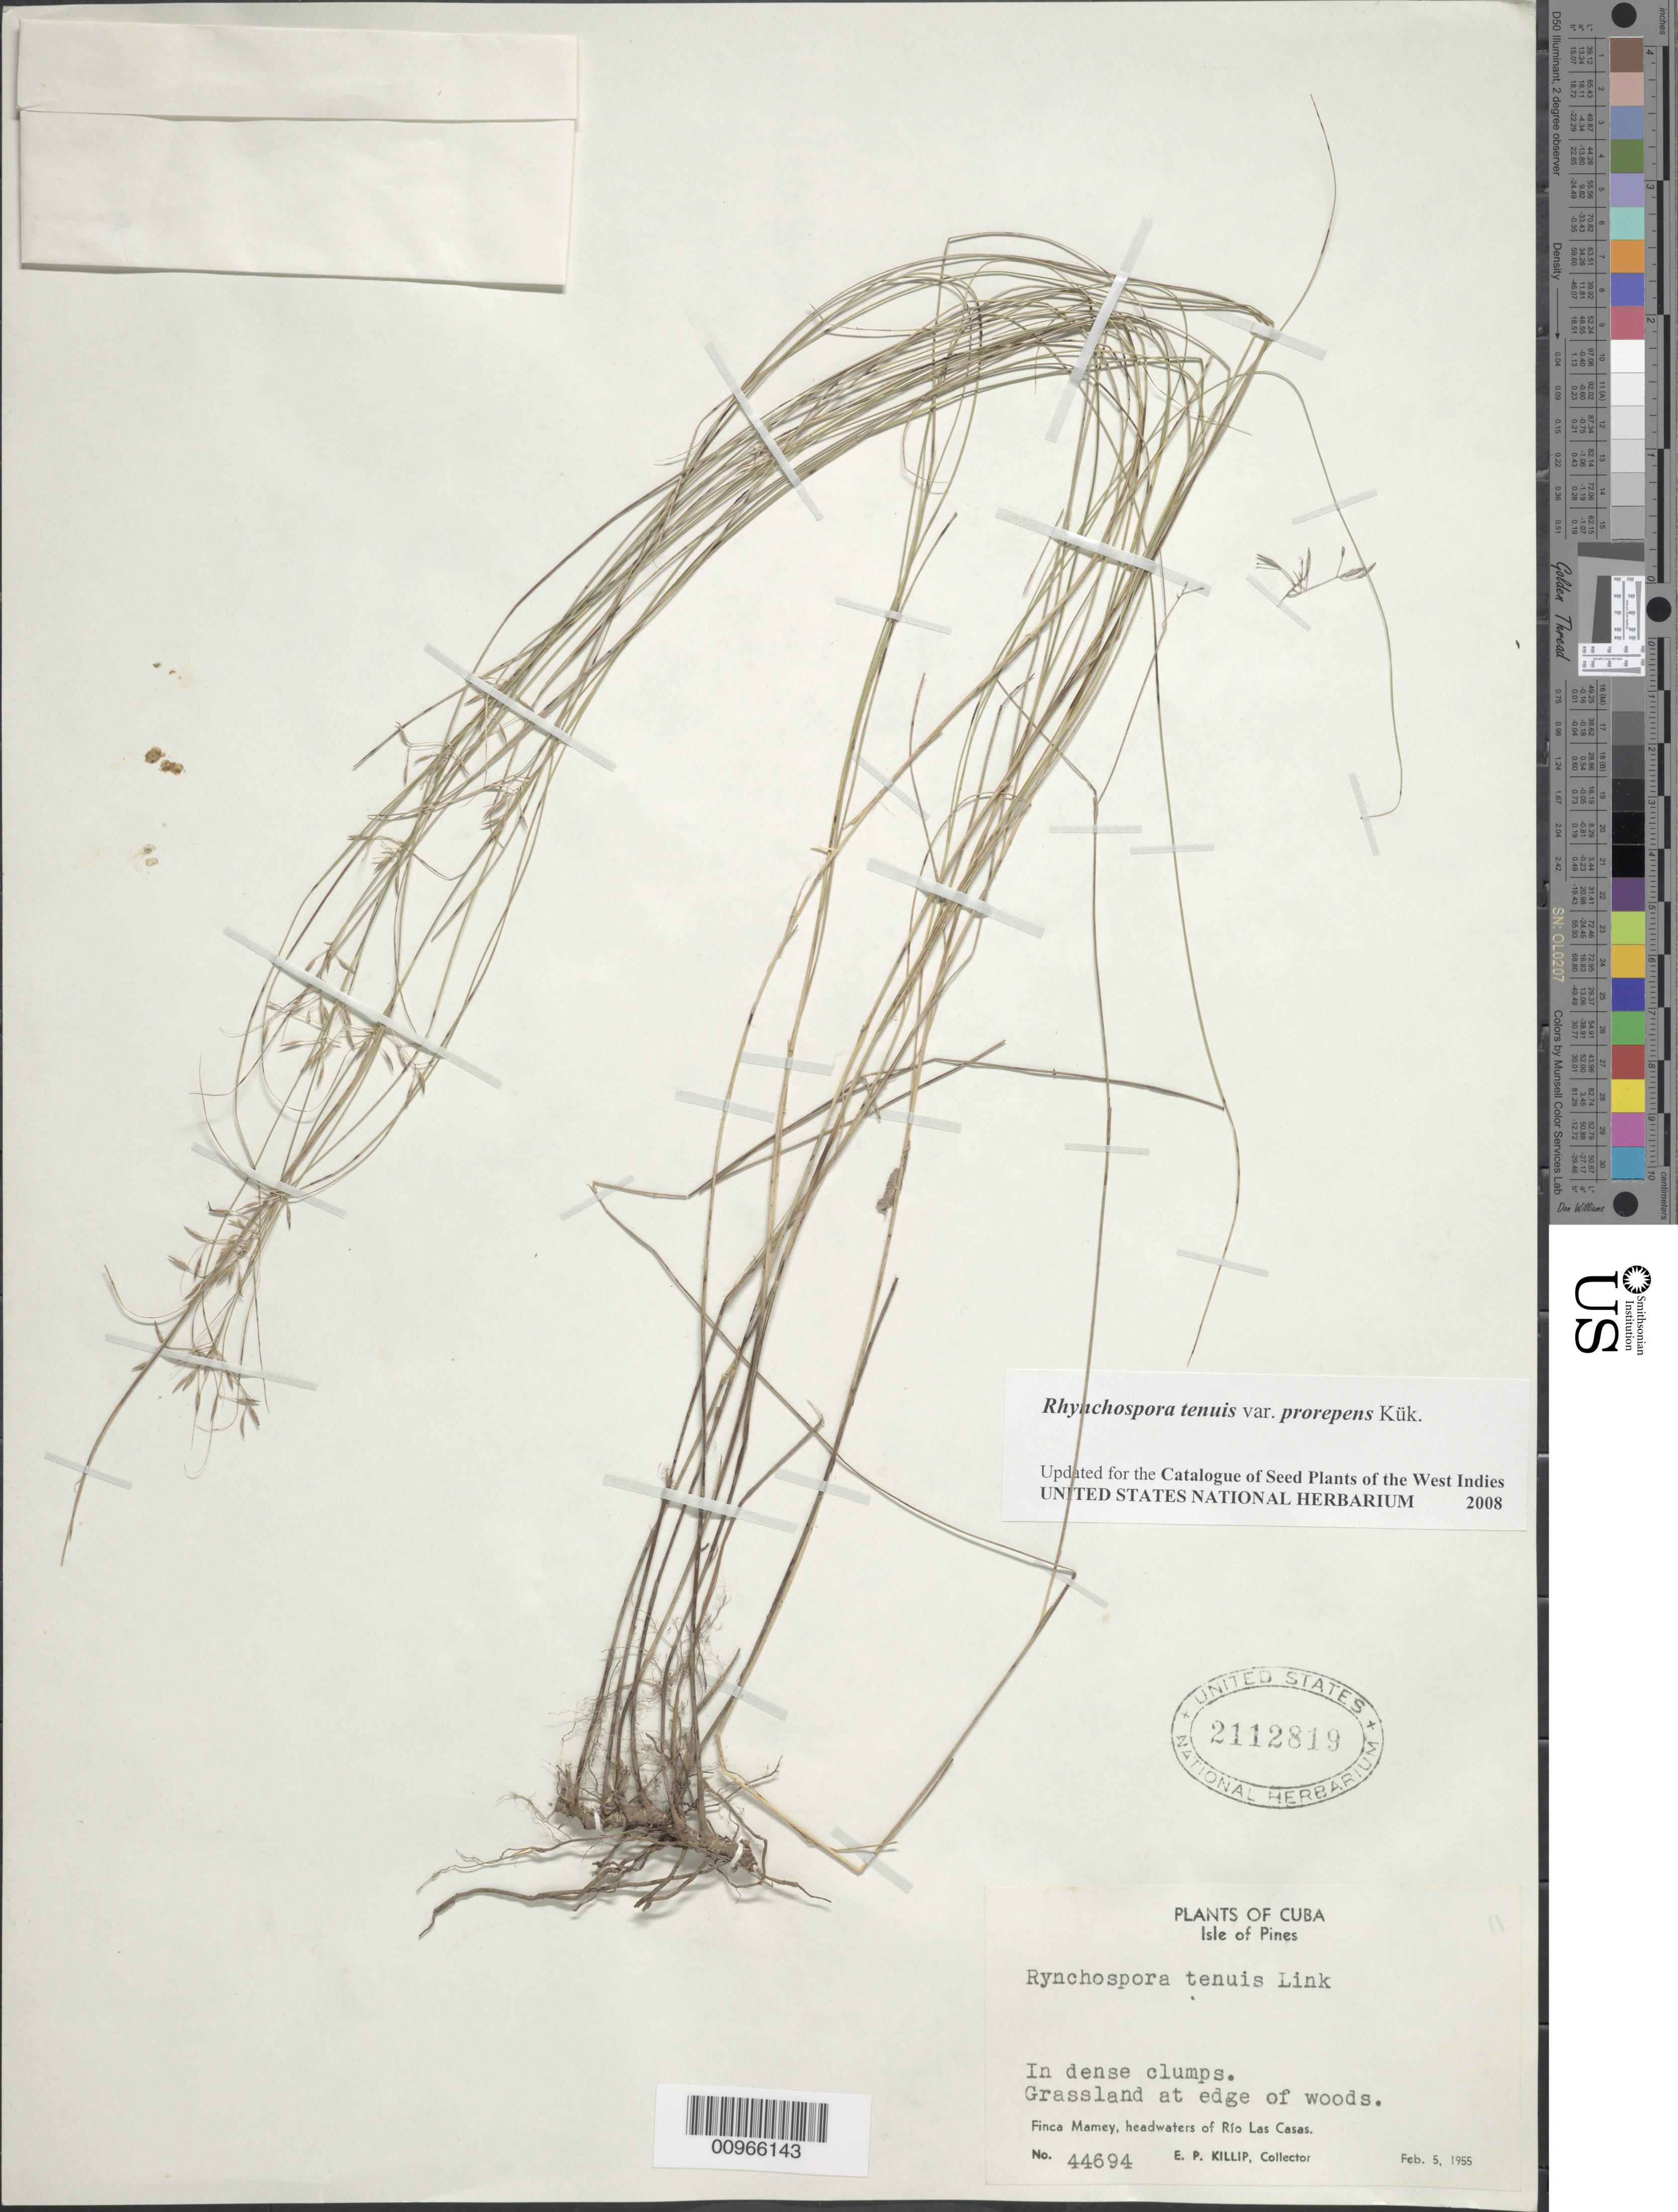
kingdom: Plantae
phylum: Tracheophyta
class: Liliopsida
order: Poales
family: Cyperaceae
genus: Rhynchospora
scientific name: Rhynchospora tenuis var. prorepens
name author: Kük.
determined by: Strong, M. T., (US), Smithsonian Institution - National Museum of Natural History (UNITED STATES)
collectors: E. P. Killip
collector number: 44694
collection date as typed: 05 Feb 1955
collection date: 1955-02-05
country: Cuba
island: Isla de la Juventud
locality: Isle of Pines, Finca Mamey, headwaters of Río Las Casas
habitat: Grassland at edge of woods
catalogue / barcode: US 2112819